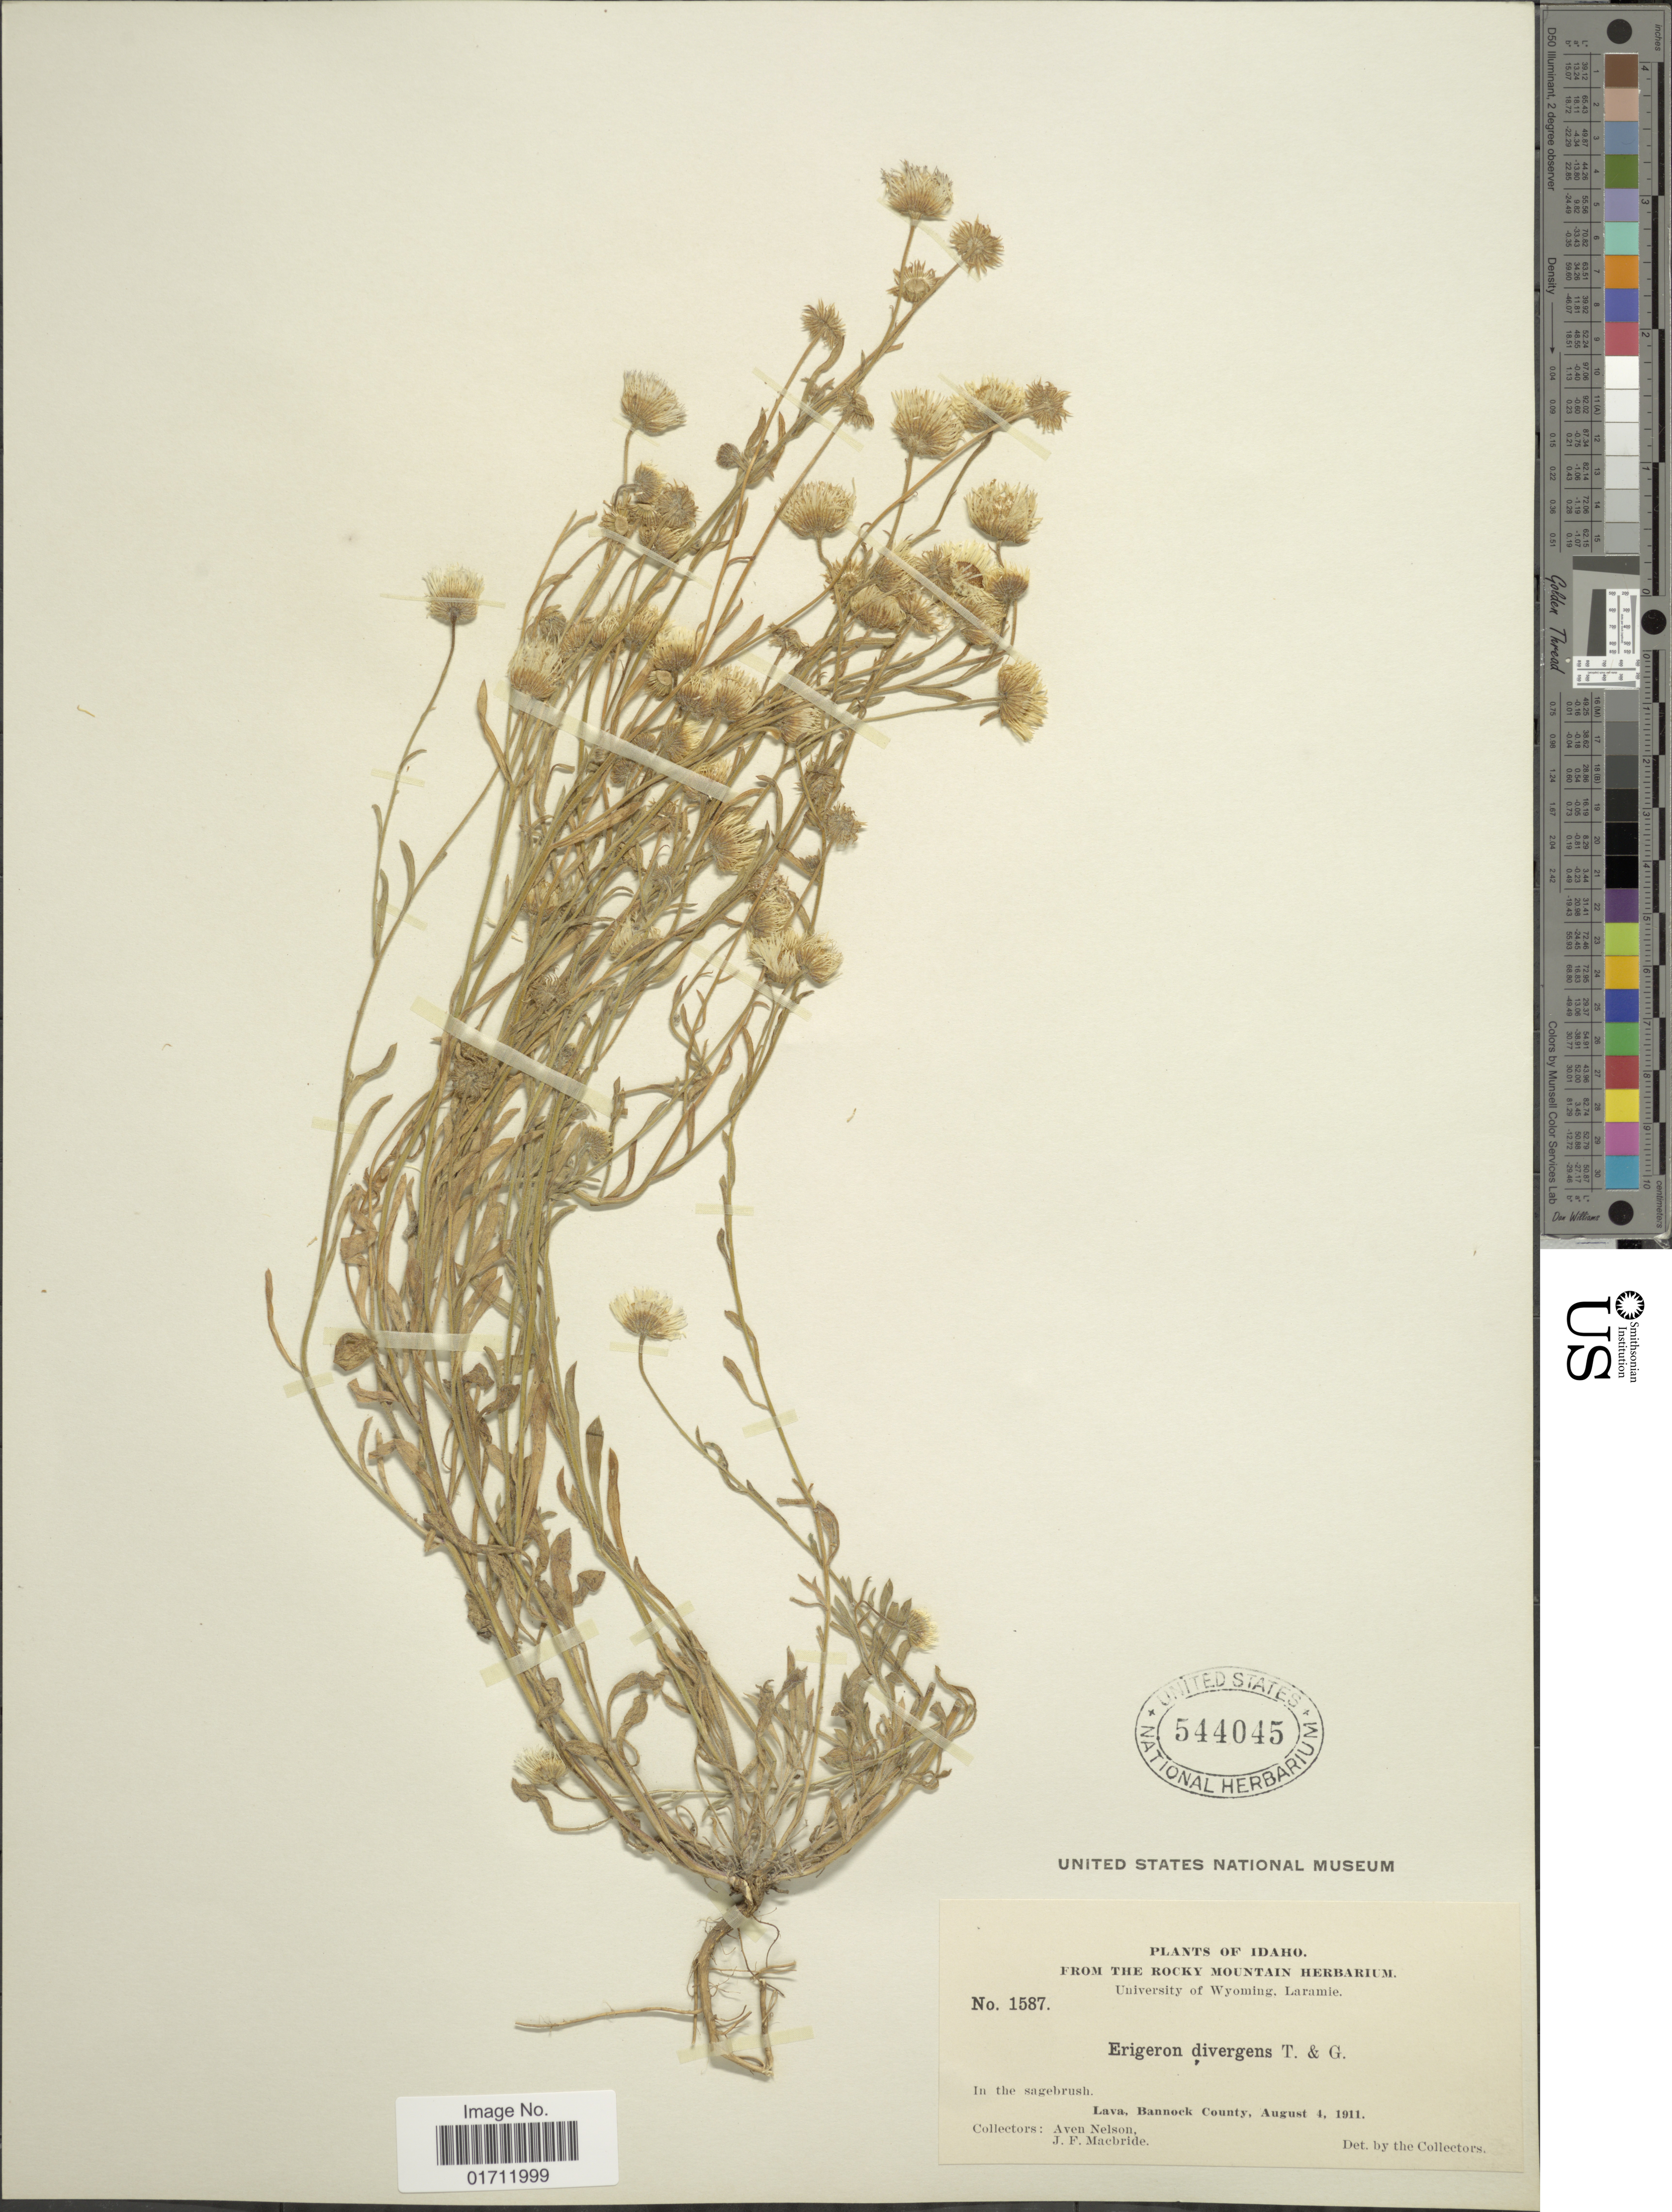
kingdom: Plantae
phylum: Tracheophyta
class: Magnoliopsida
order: Asterales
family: Asteraceae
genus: Erigeron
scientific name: Erigeron divergens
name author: Torr. & A. Gray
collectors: A. Nelson & J. F. Macbride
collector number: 1587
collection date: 1911-08-04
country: United States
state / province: Idaho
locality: Lava, Bannock County.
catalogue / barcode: US 544045